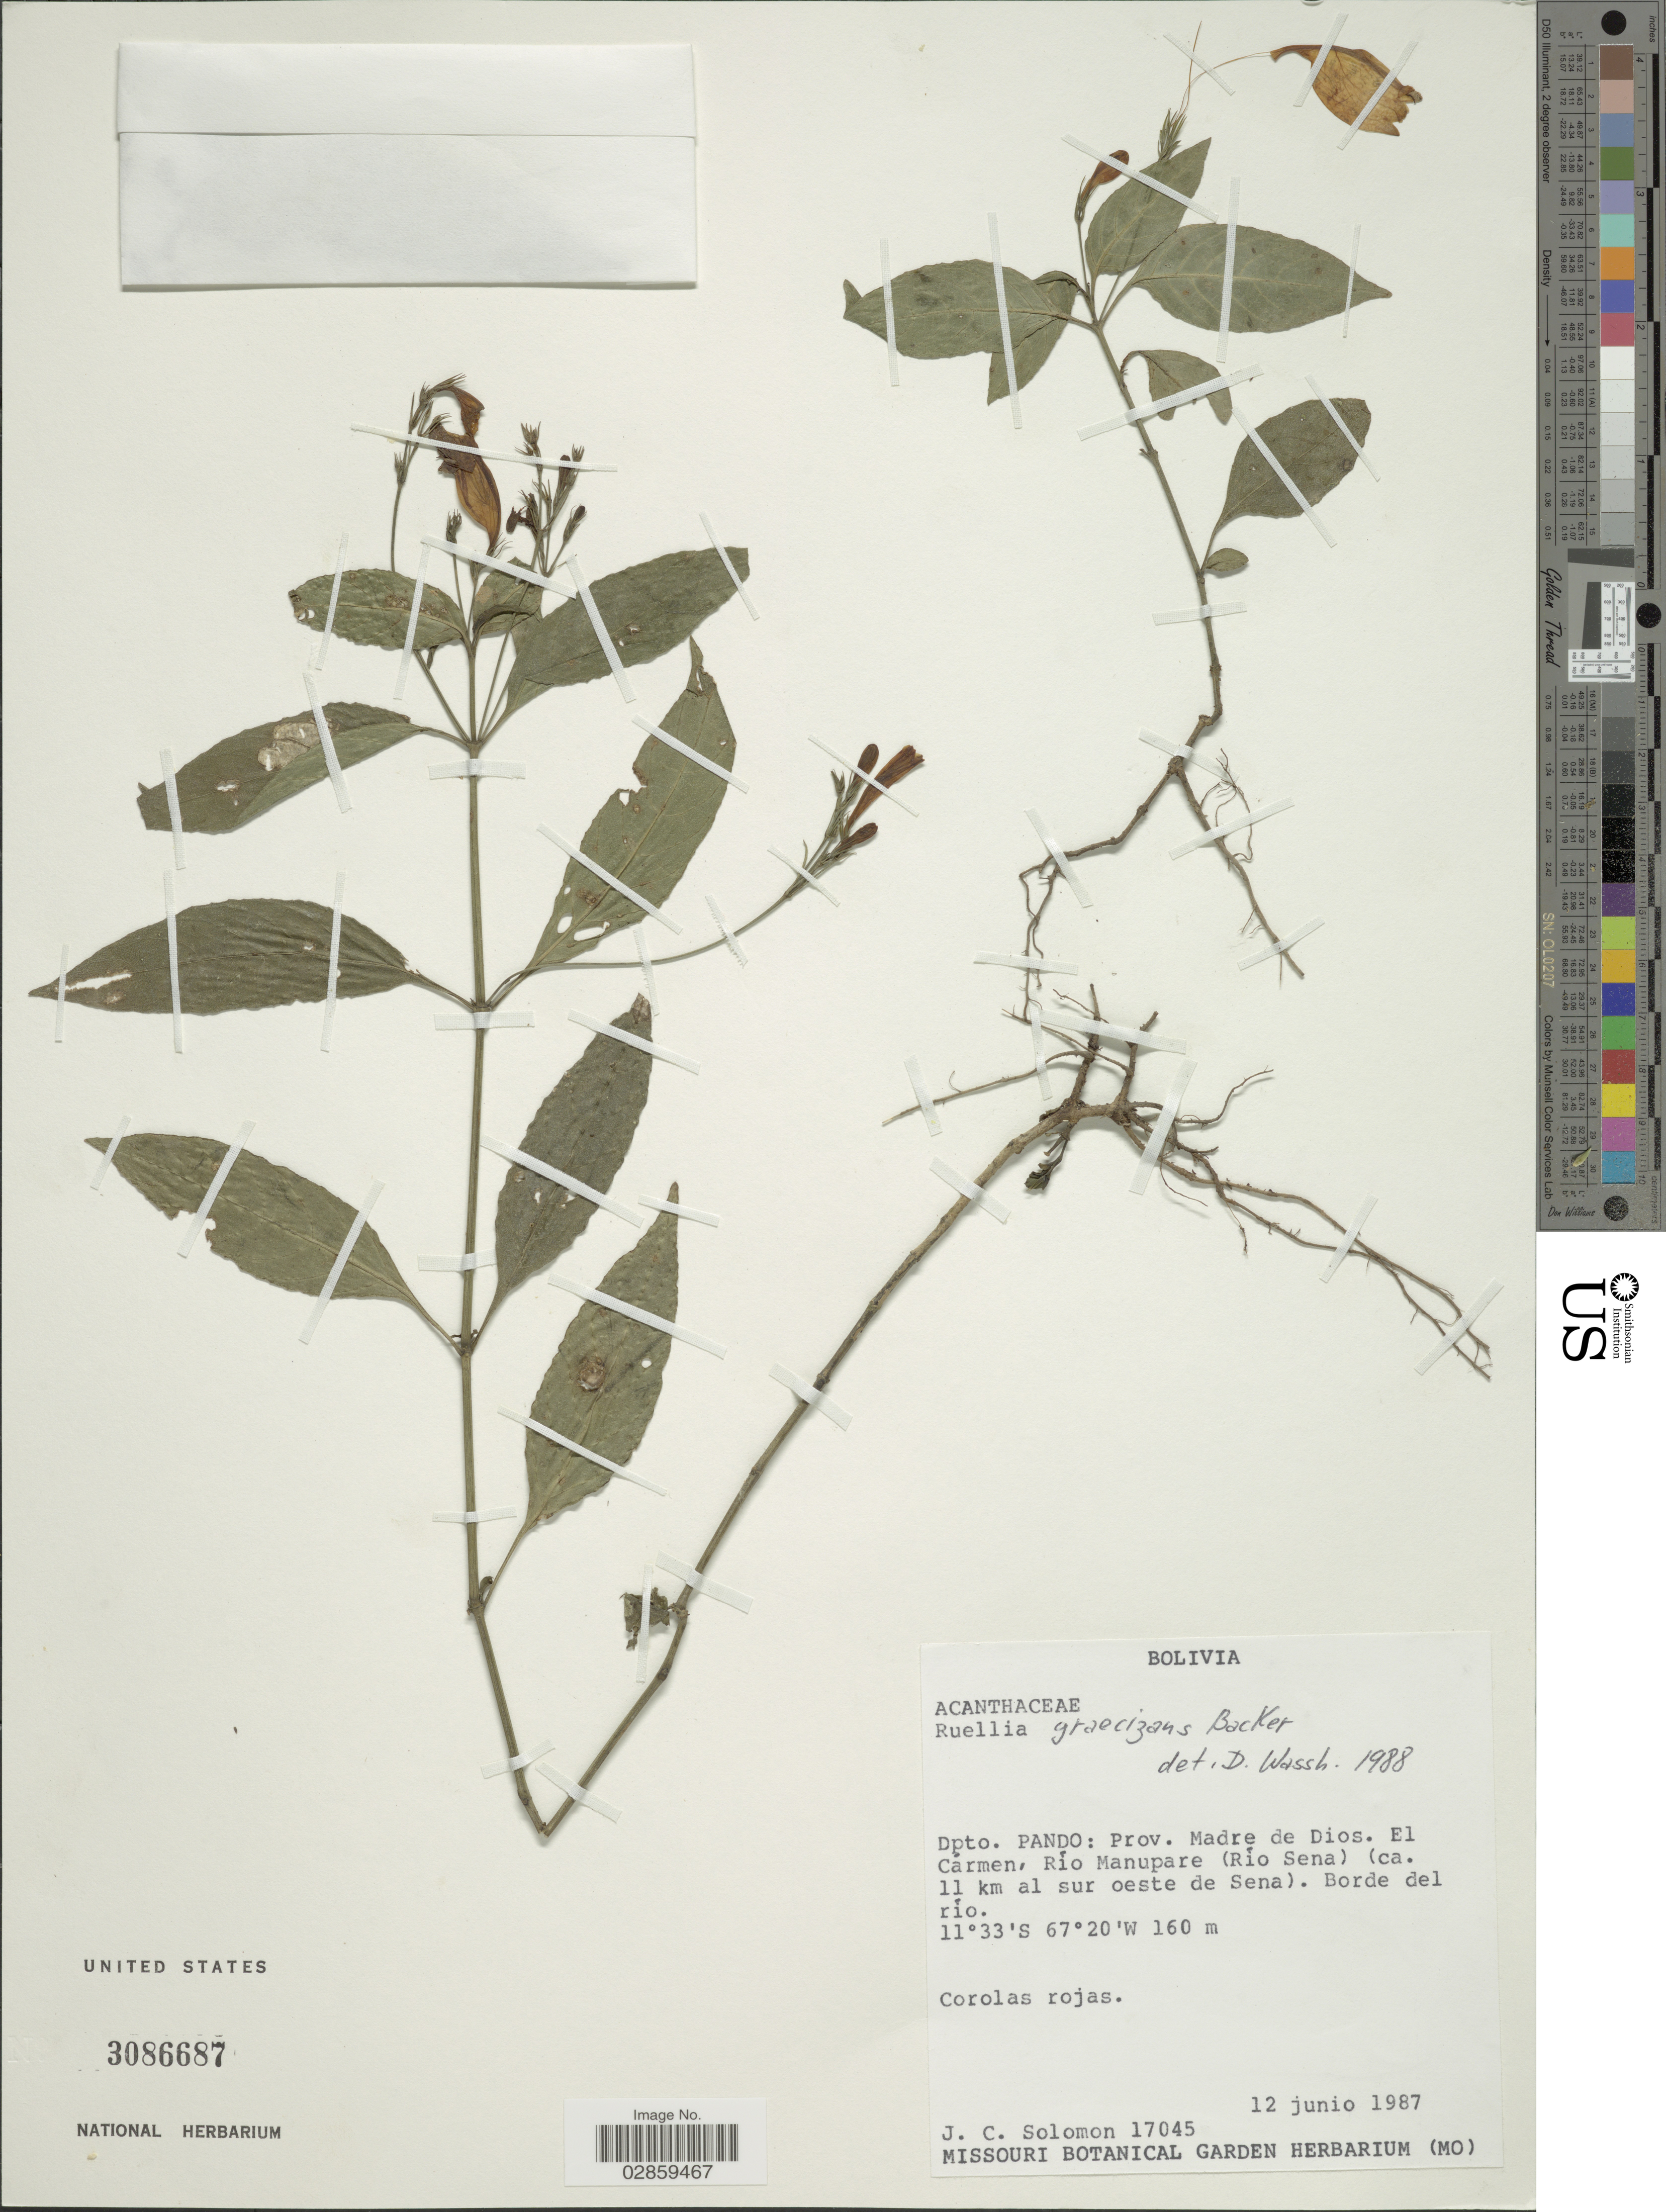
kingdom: Plantae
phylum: Tracheophyta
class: Magnoliopsida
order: Lamiales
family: Acanthaceae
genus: Ruellia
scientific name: Ruellia brevifolia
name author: (Pohl) C. Ezcurra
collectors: J. C. Solomon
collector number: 17045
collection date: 1987-06-12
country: Bolivia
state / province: Pando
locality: Dpto. Pando: Prov. Madre de Dios. El Carmen, Río Manupare (Rio Sena) (ca. 11 km al sur oeste de Sena). Borde del río.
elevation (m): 160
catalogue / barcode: US 3086687